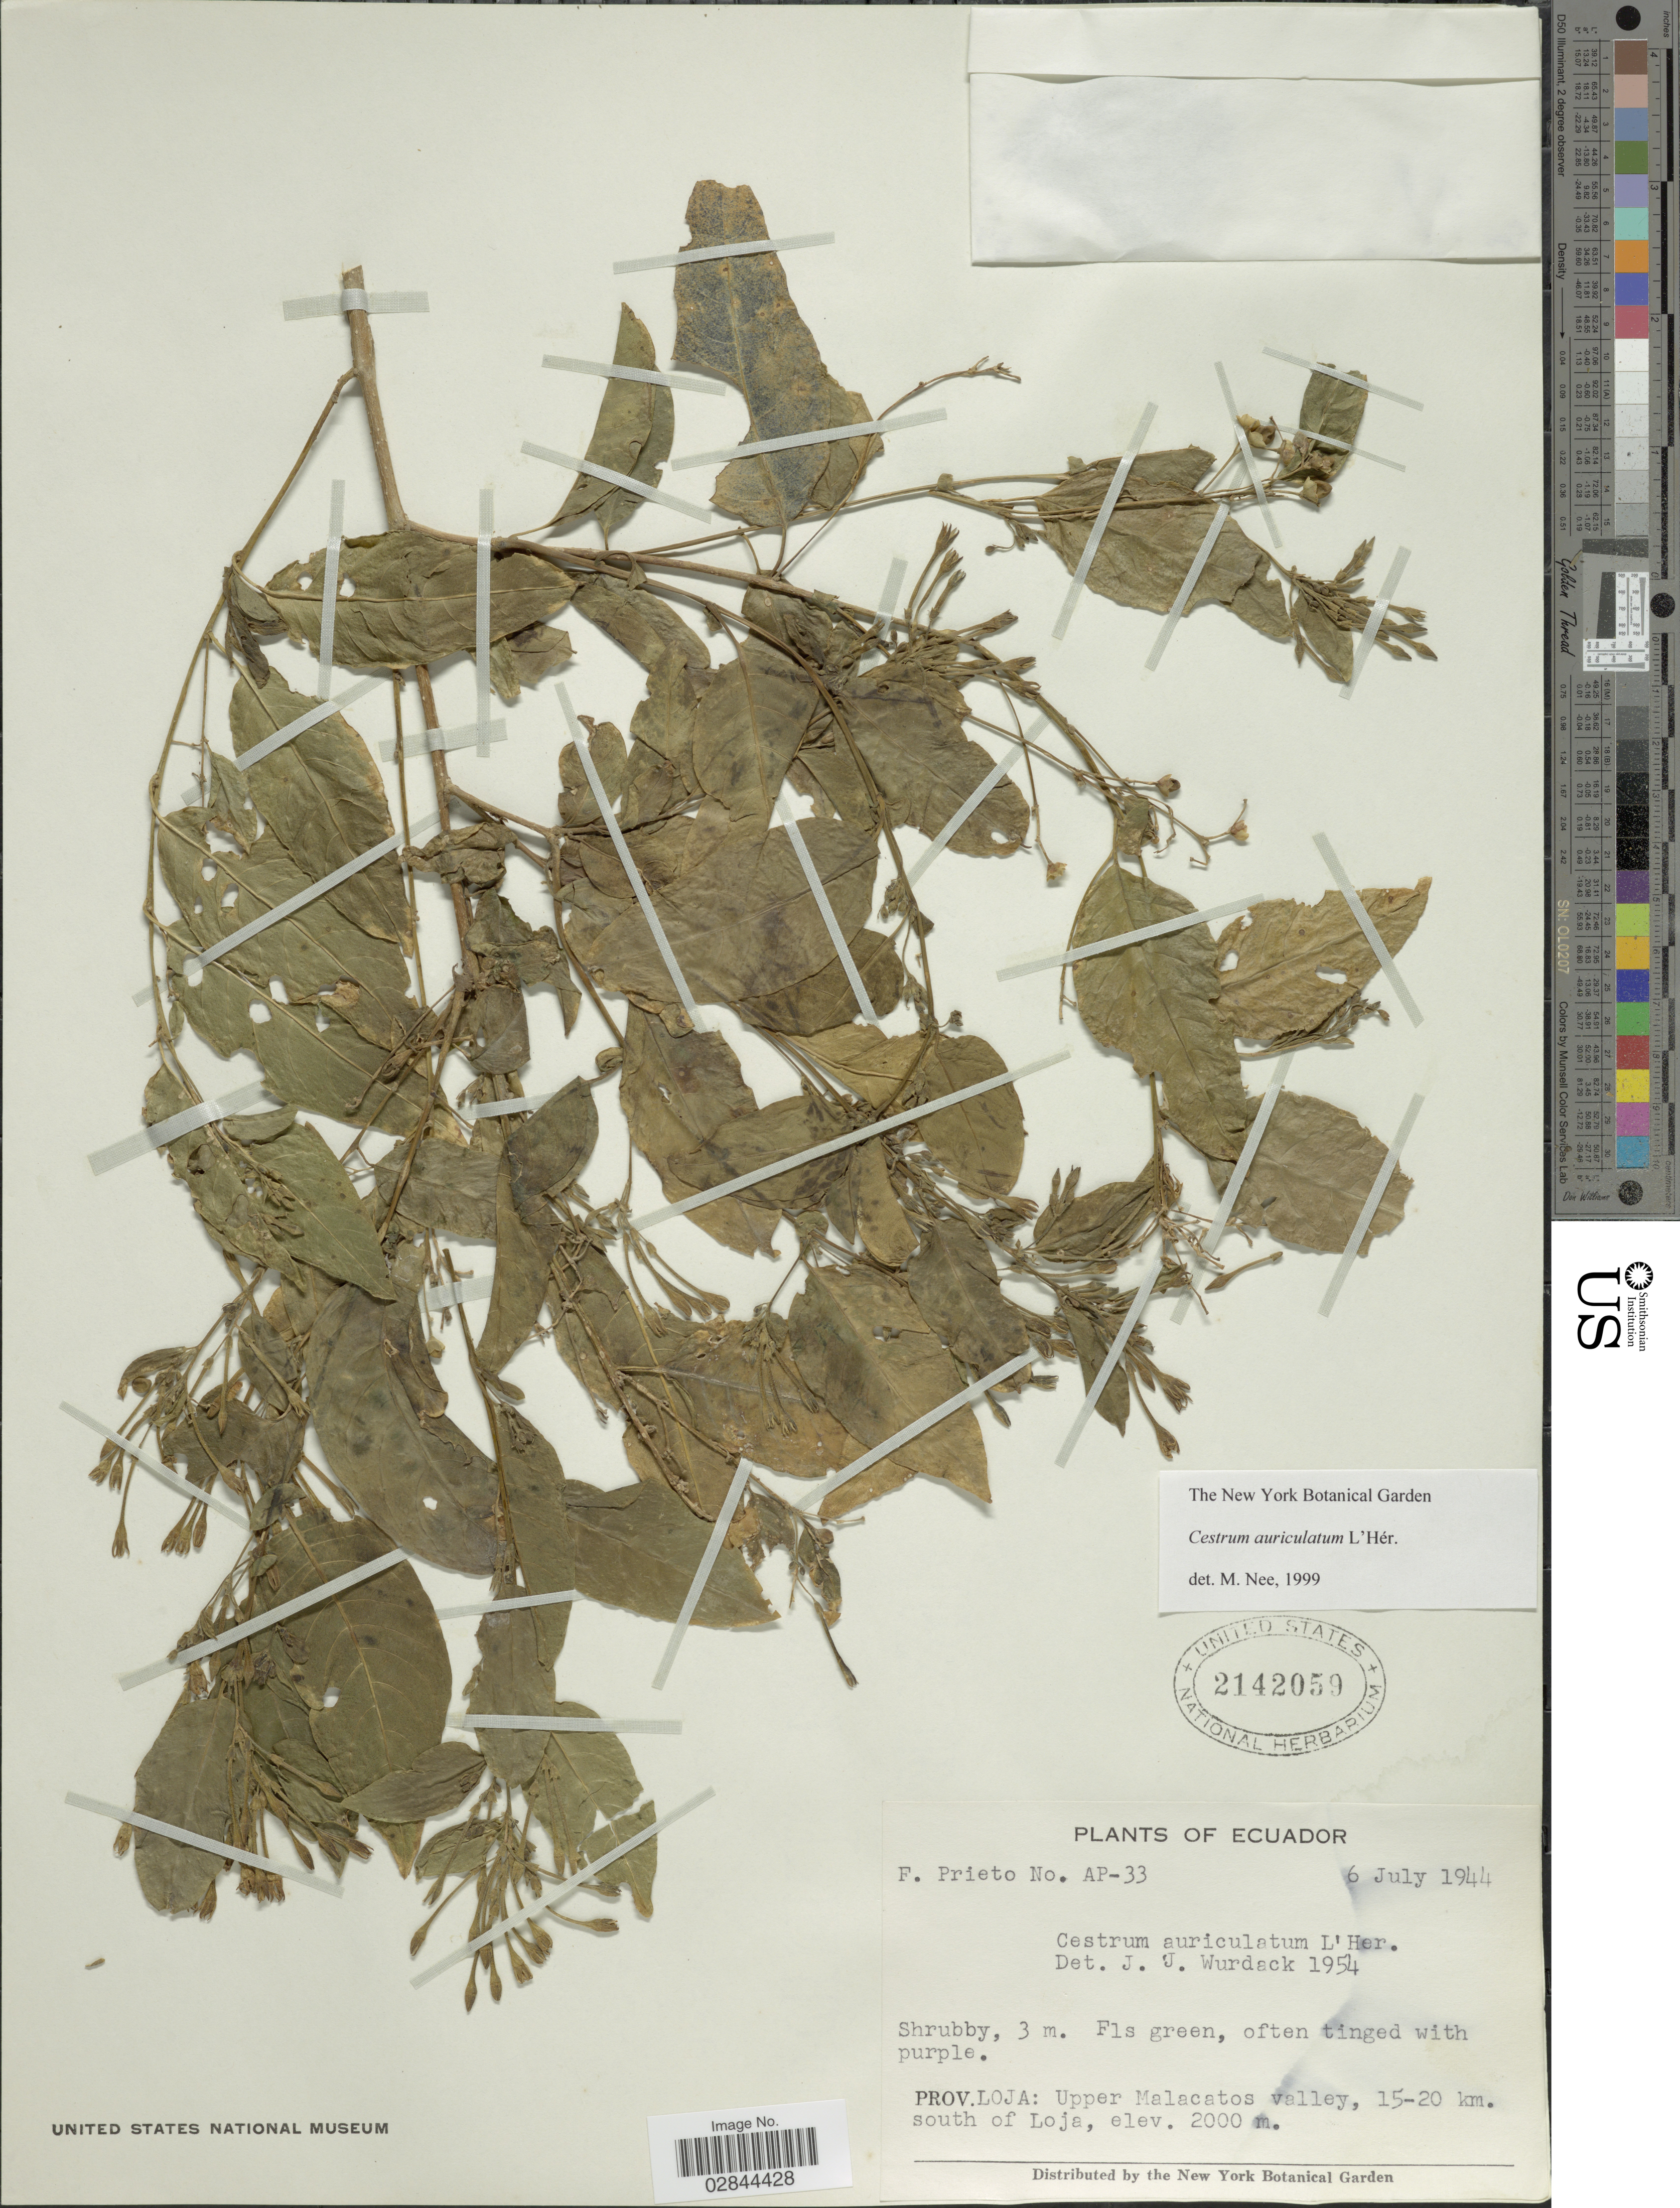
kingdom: Plantae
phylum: Tracheophyta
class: Magnoliopsida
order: Solanales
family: Solanaceae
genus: Cestrum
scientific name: Cestrum auriculatum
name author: L'Hér.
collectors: F. Prieto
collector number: AP-33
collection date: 1944-07-06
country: Ecuador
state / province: Loja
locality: Upper Malacatos valley, 15-20 km. south of Loja.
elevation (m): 2000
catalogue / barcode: US 2142059